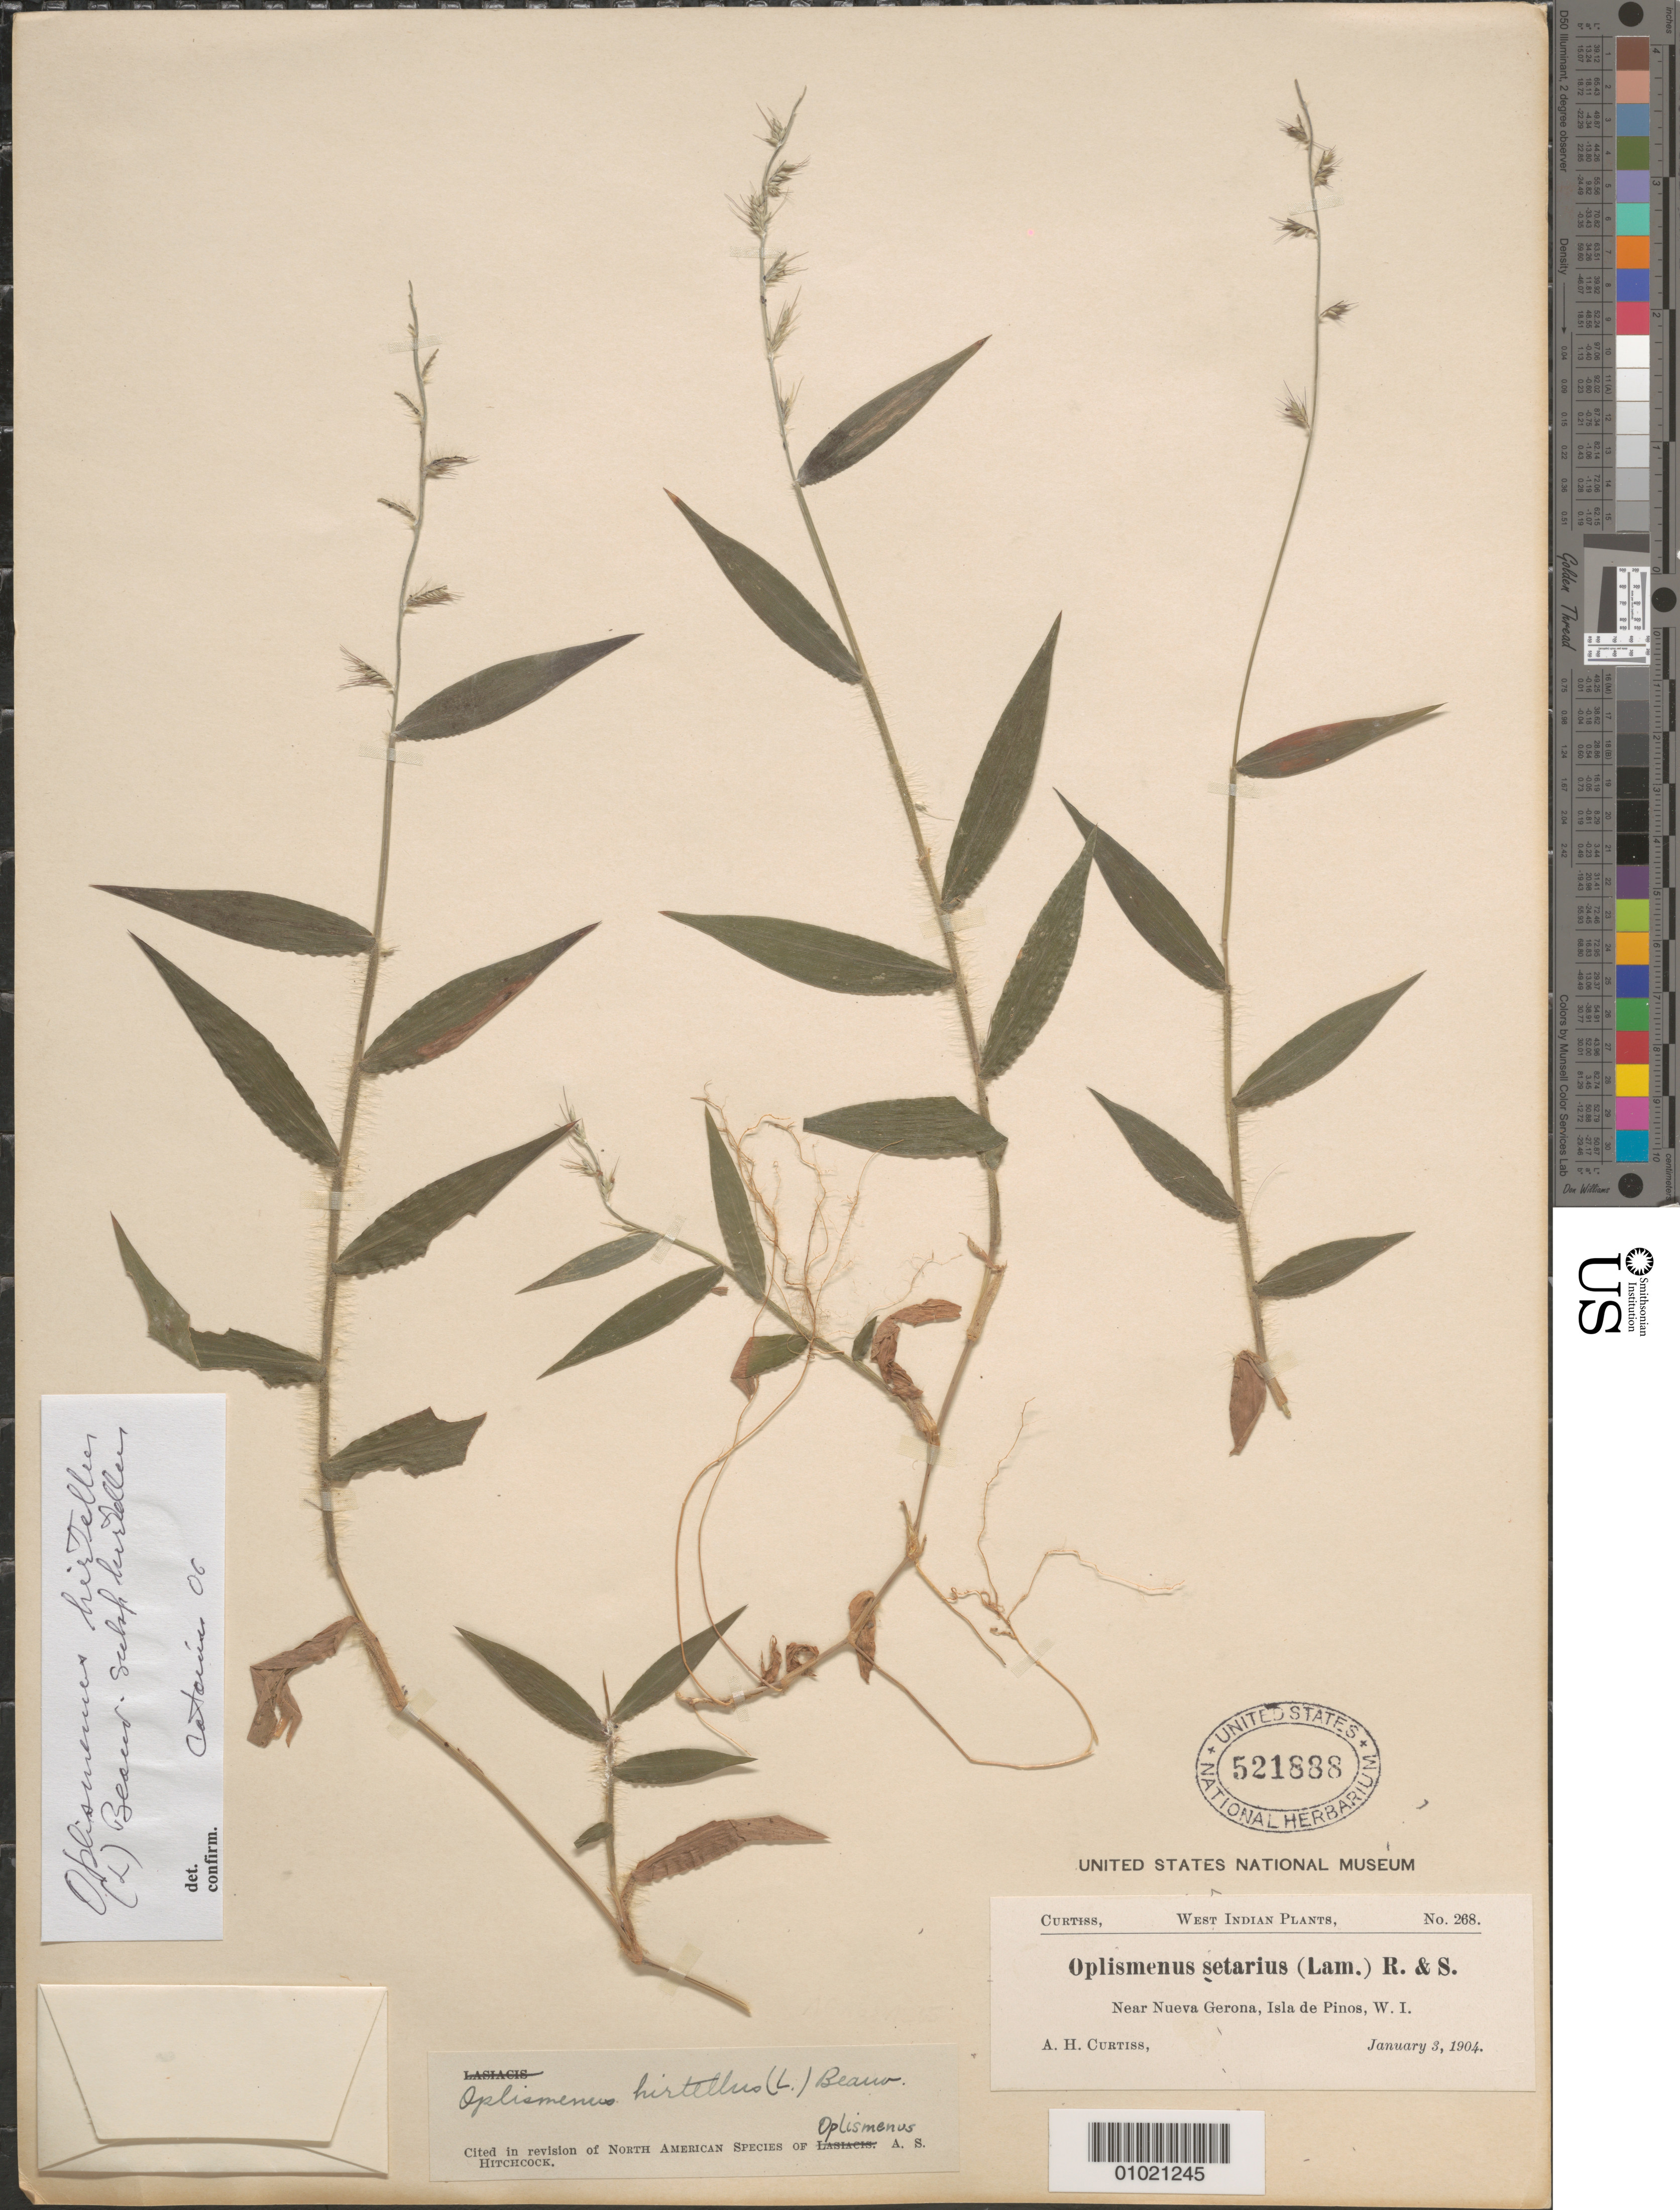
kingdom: Plantae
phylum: Tracheophyta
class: Liliopsida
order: Poales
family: Poaceae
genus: Oplismenus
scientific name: Oplismenus hirtellus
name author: (L.) P. Beauv.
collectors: A. H. Curtiss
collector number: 268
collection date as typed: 03 Jan 1904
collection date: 1904-01-03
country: Cuba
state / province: Isla de la Juventud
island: Isla de la Juventud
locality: [Isle of Pines], Near Nueva Gerona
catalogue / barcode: US 521888